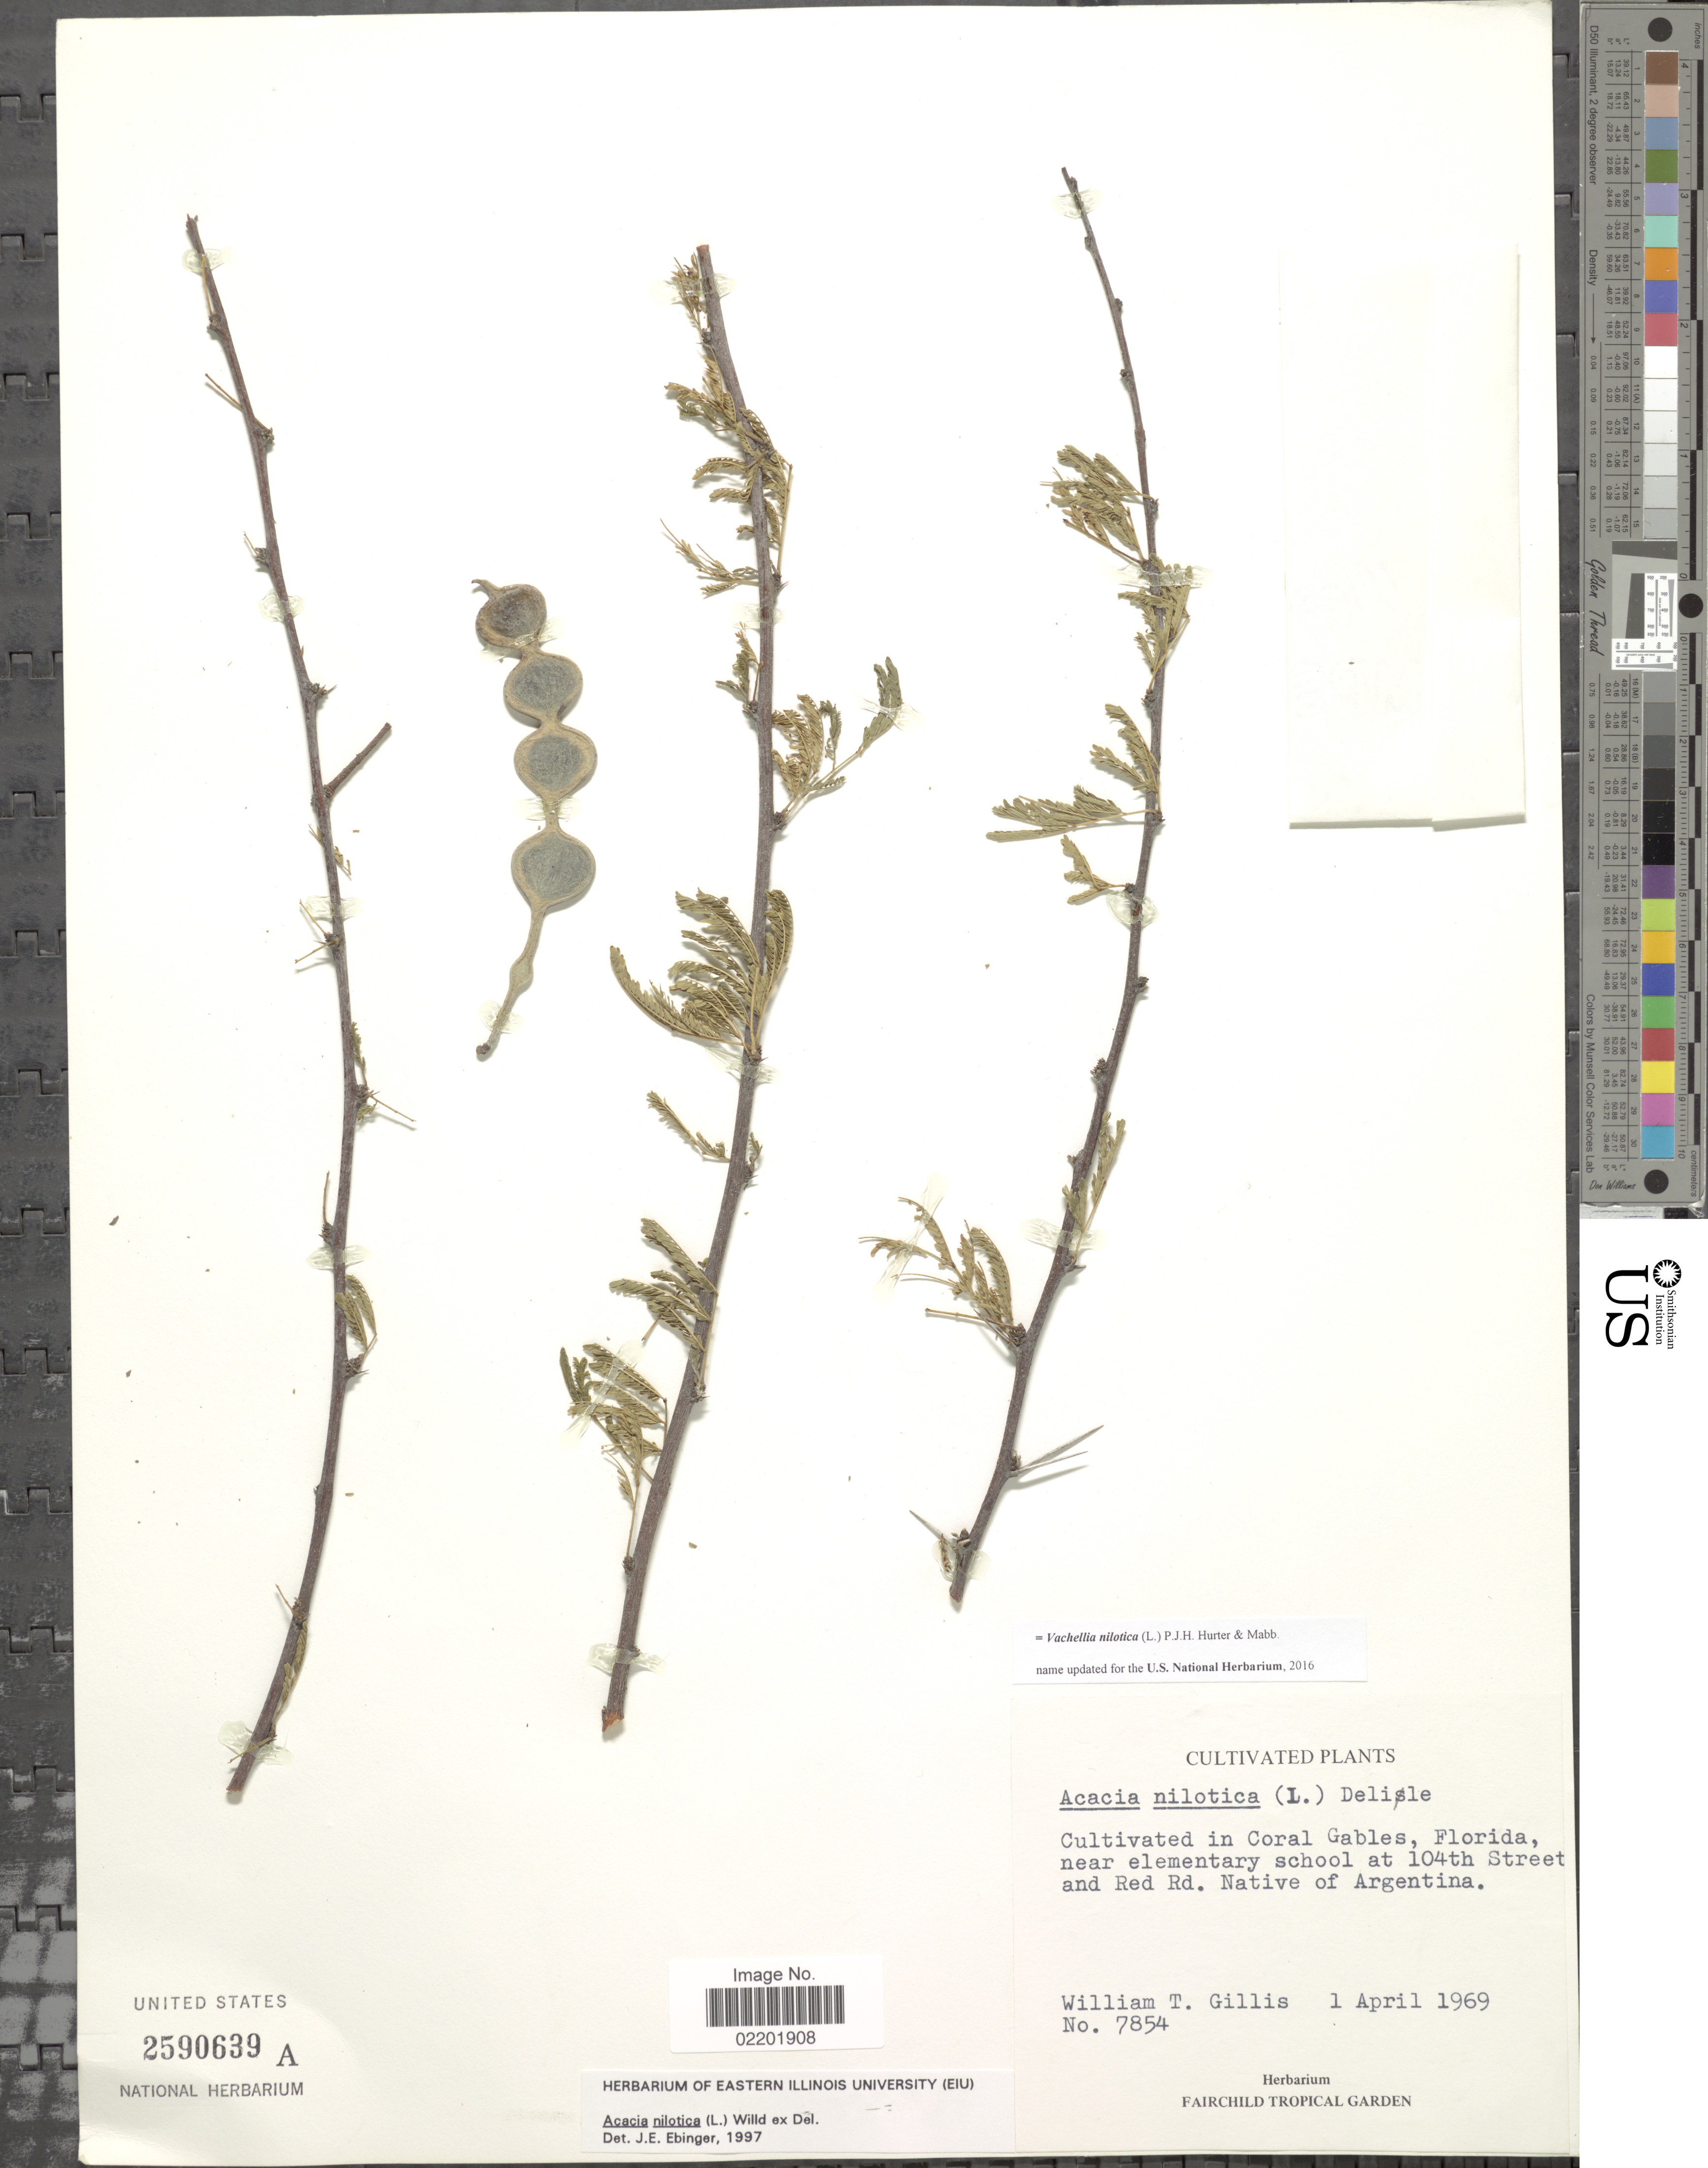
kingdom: Plantae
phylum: Tracheophyta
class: Magnoliopsida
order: Fabales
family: Fabaceae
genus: Vachellia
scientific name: Vachellia nilotica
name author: (L.) P.J.H. Hurter & Mabb.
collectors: W. T. Gillis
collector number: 7854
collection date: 1969-04-01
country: United States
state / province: Florida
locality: Coral Gables, near elementary school at 104th Street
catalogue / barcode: US 2590639A